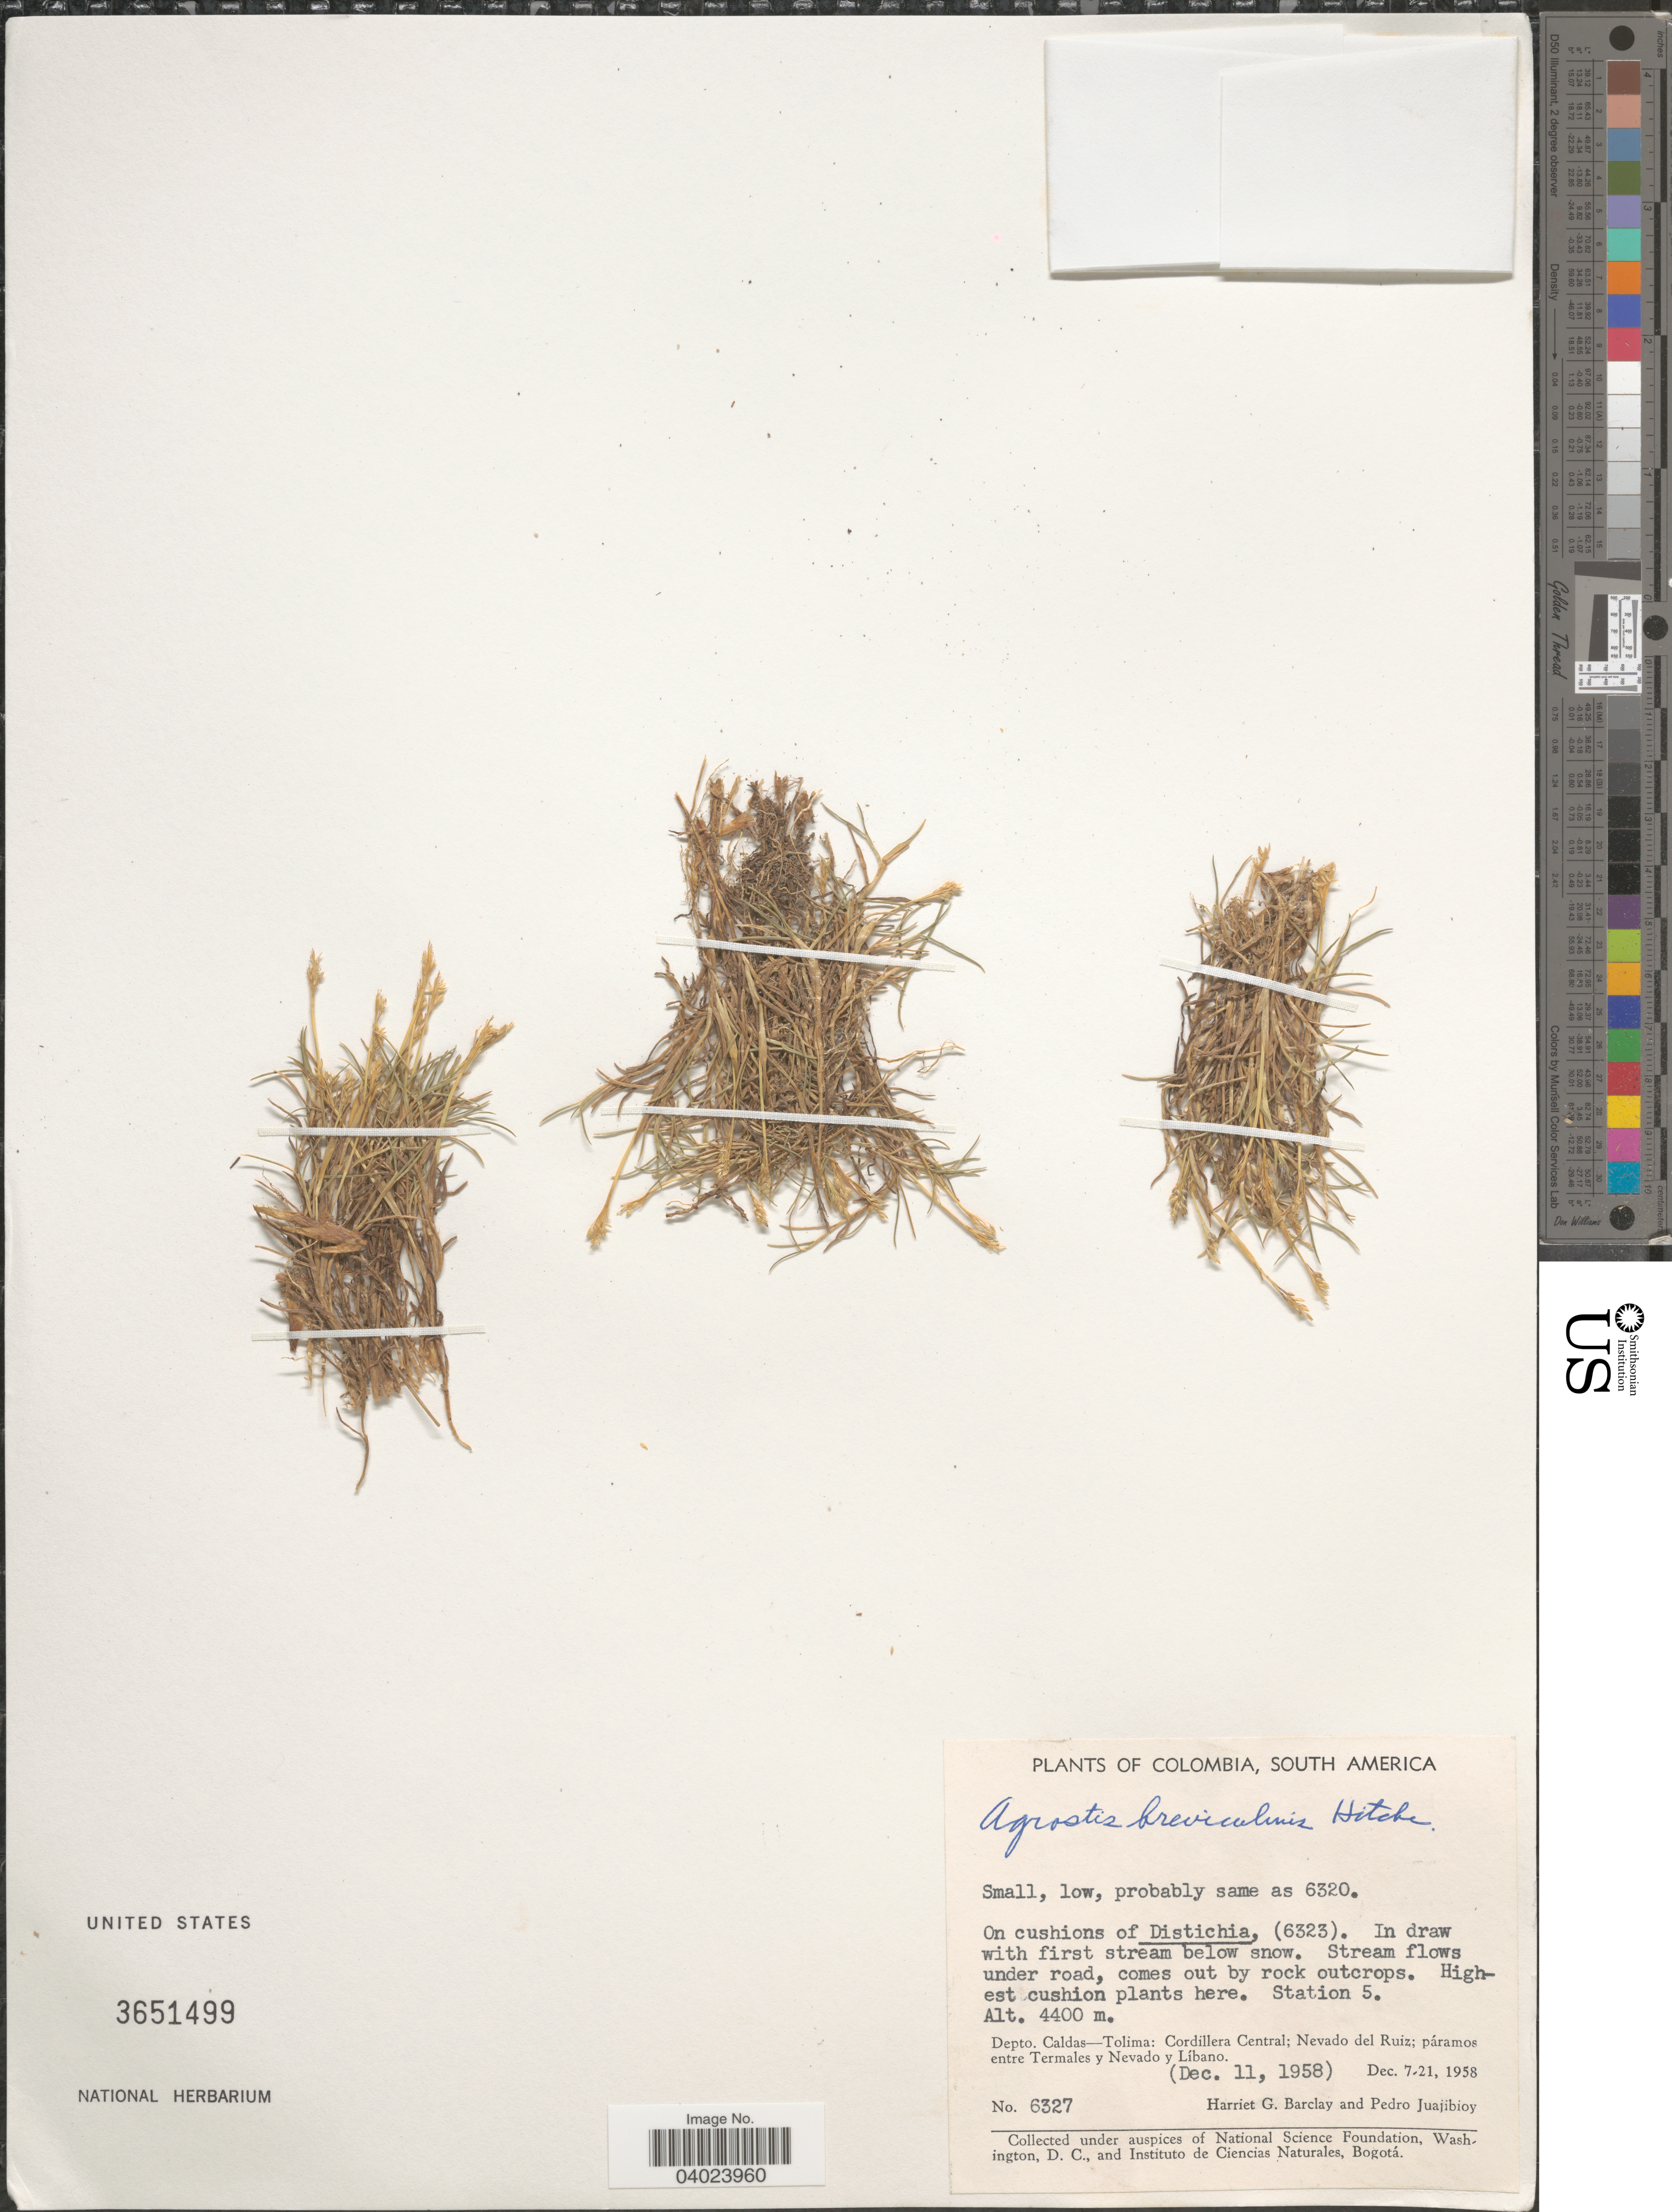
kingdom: Plantae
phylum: Tracheophyta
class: Liliopsida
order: Poales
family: Poaceae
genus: Agrostis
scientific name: Agrostis breviculmis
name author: Hitchc.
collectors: H. G. Barclay & P. Juajibioy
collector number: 6327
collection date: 1958-12-11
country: Colombia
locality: Station 5. Depto. Caldas--Tolima: Cordillera Central; Nevado del Ruiz; páramo entre Termales y Nevado y Líbano.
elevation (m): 4400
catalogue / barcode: US 3651499